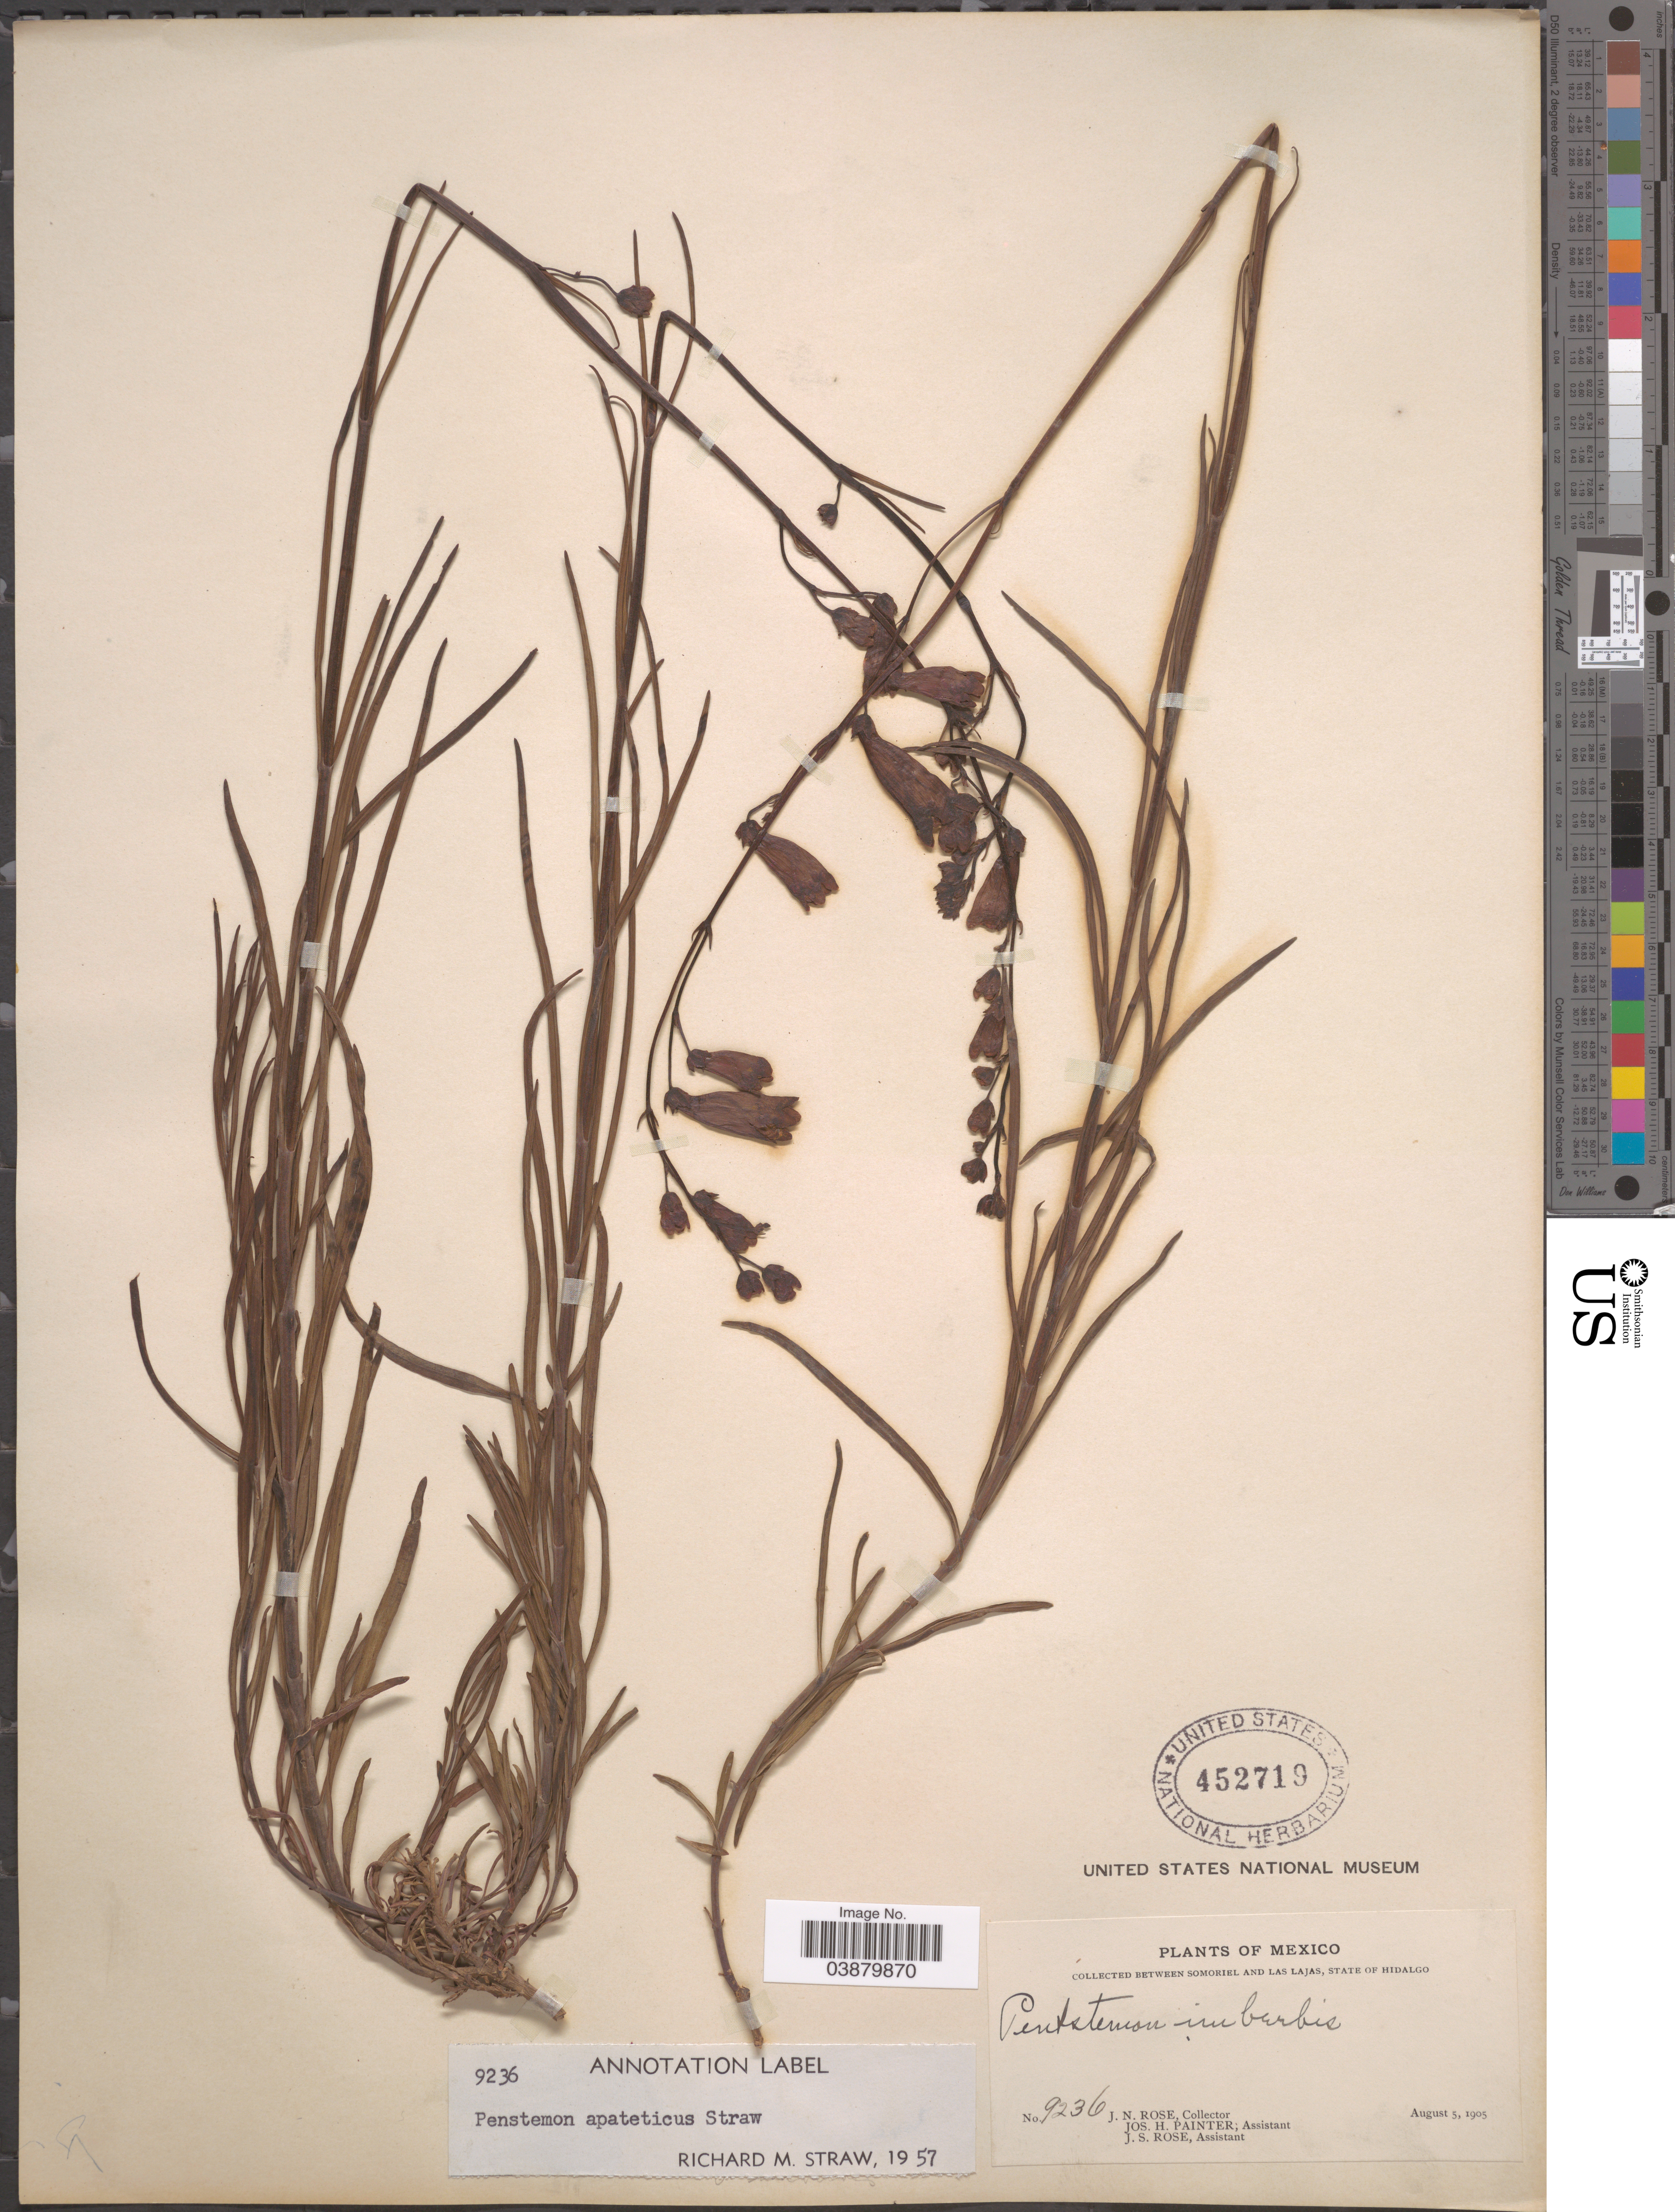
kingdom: Plantae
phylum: Tracheophyta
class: Magnoliopsida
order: Lamiales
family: Plantaginaceae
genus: Penstemon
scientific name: Penstemon miniatus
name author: Lindl.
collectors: J. N. Rose, J. H. Painter & J. S. Rose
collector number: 9236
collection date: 1905-08-05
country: Mexico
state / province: Hidalgo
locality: Between Somoriel and Las Lajas.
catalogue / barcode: US 452719